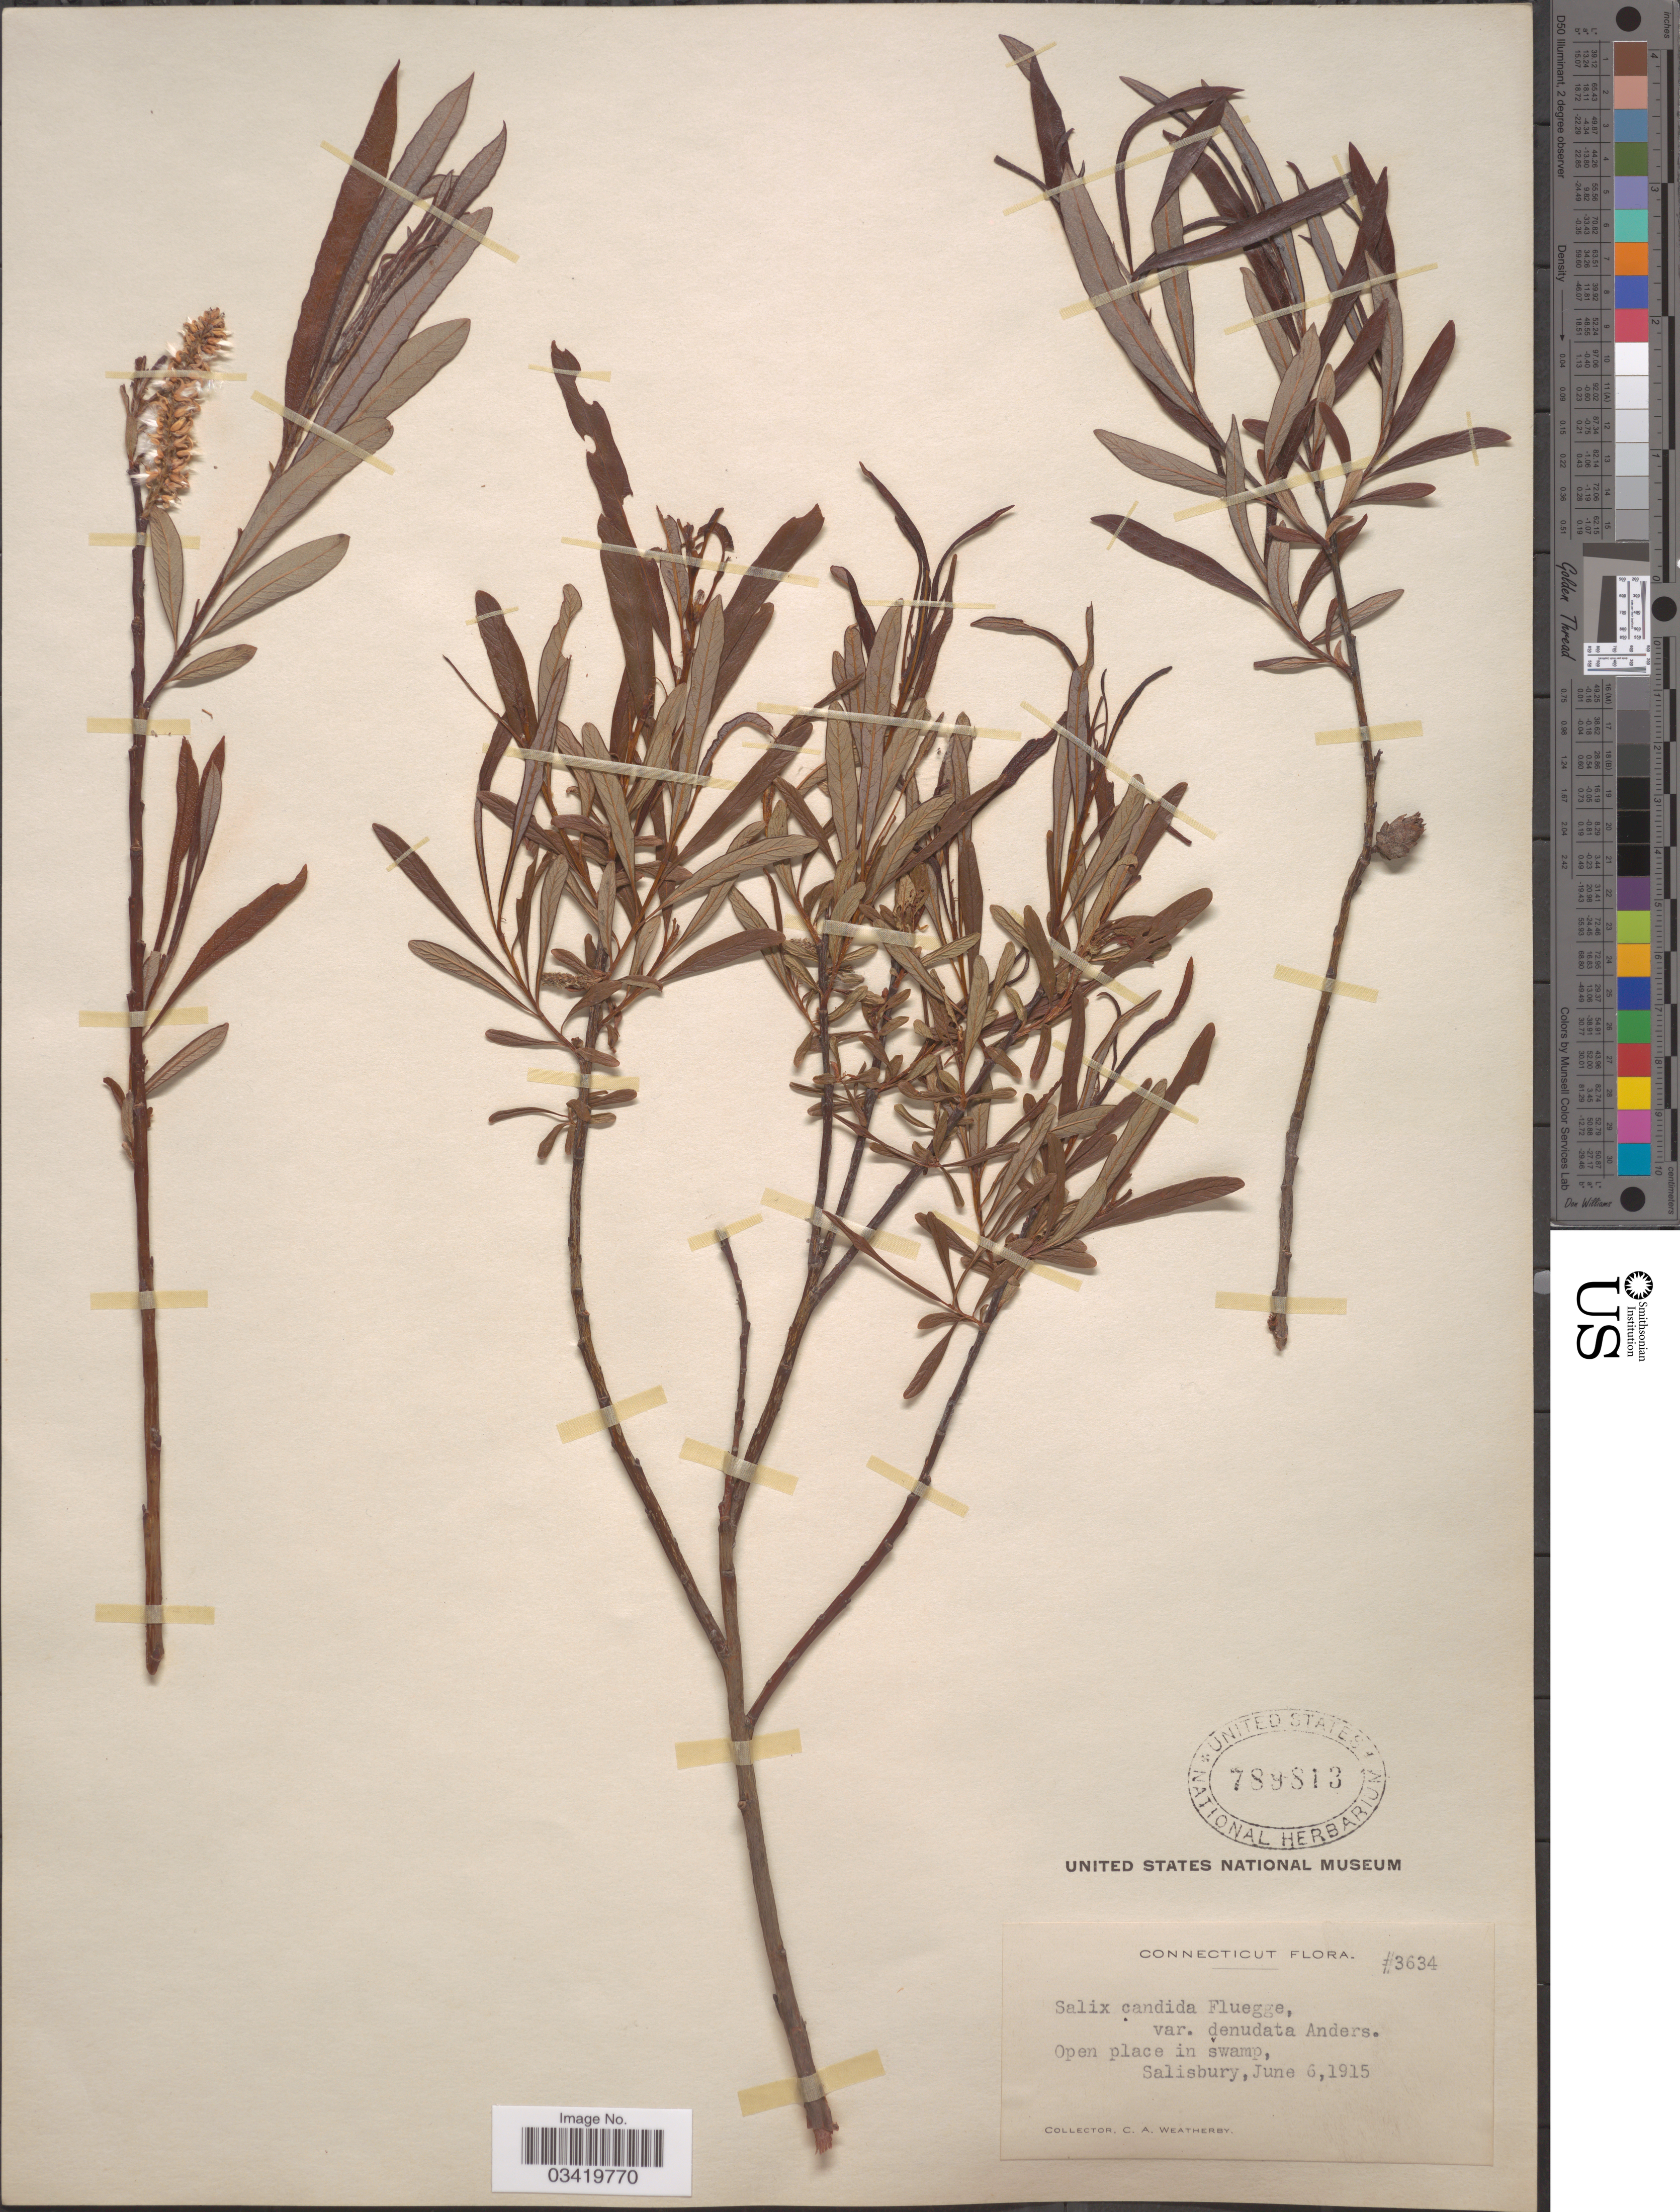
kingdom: Plantae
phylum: Tracheophyta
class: Magnoliopsida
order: Malpighiales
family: Salicaceae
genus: Salix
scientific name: Salix candida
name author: Flüggé ex Willd.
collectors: C. A. Weatherby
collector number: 3634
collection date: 1915-06-06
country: United States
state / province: Connecticut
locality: Salisbury.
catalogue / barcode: US 789813